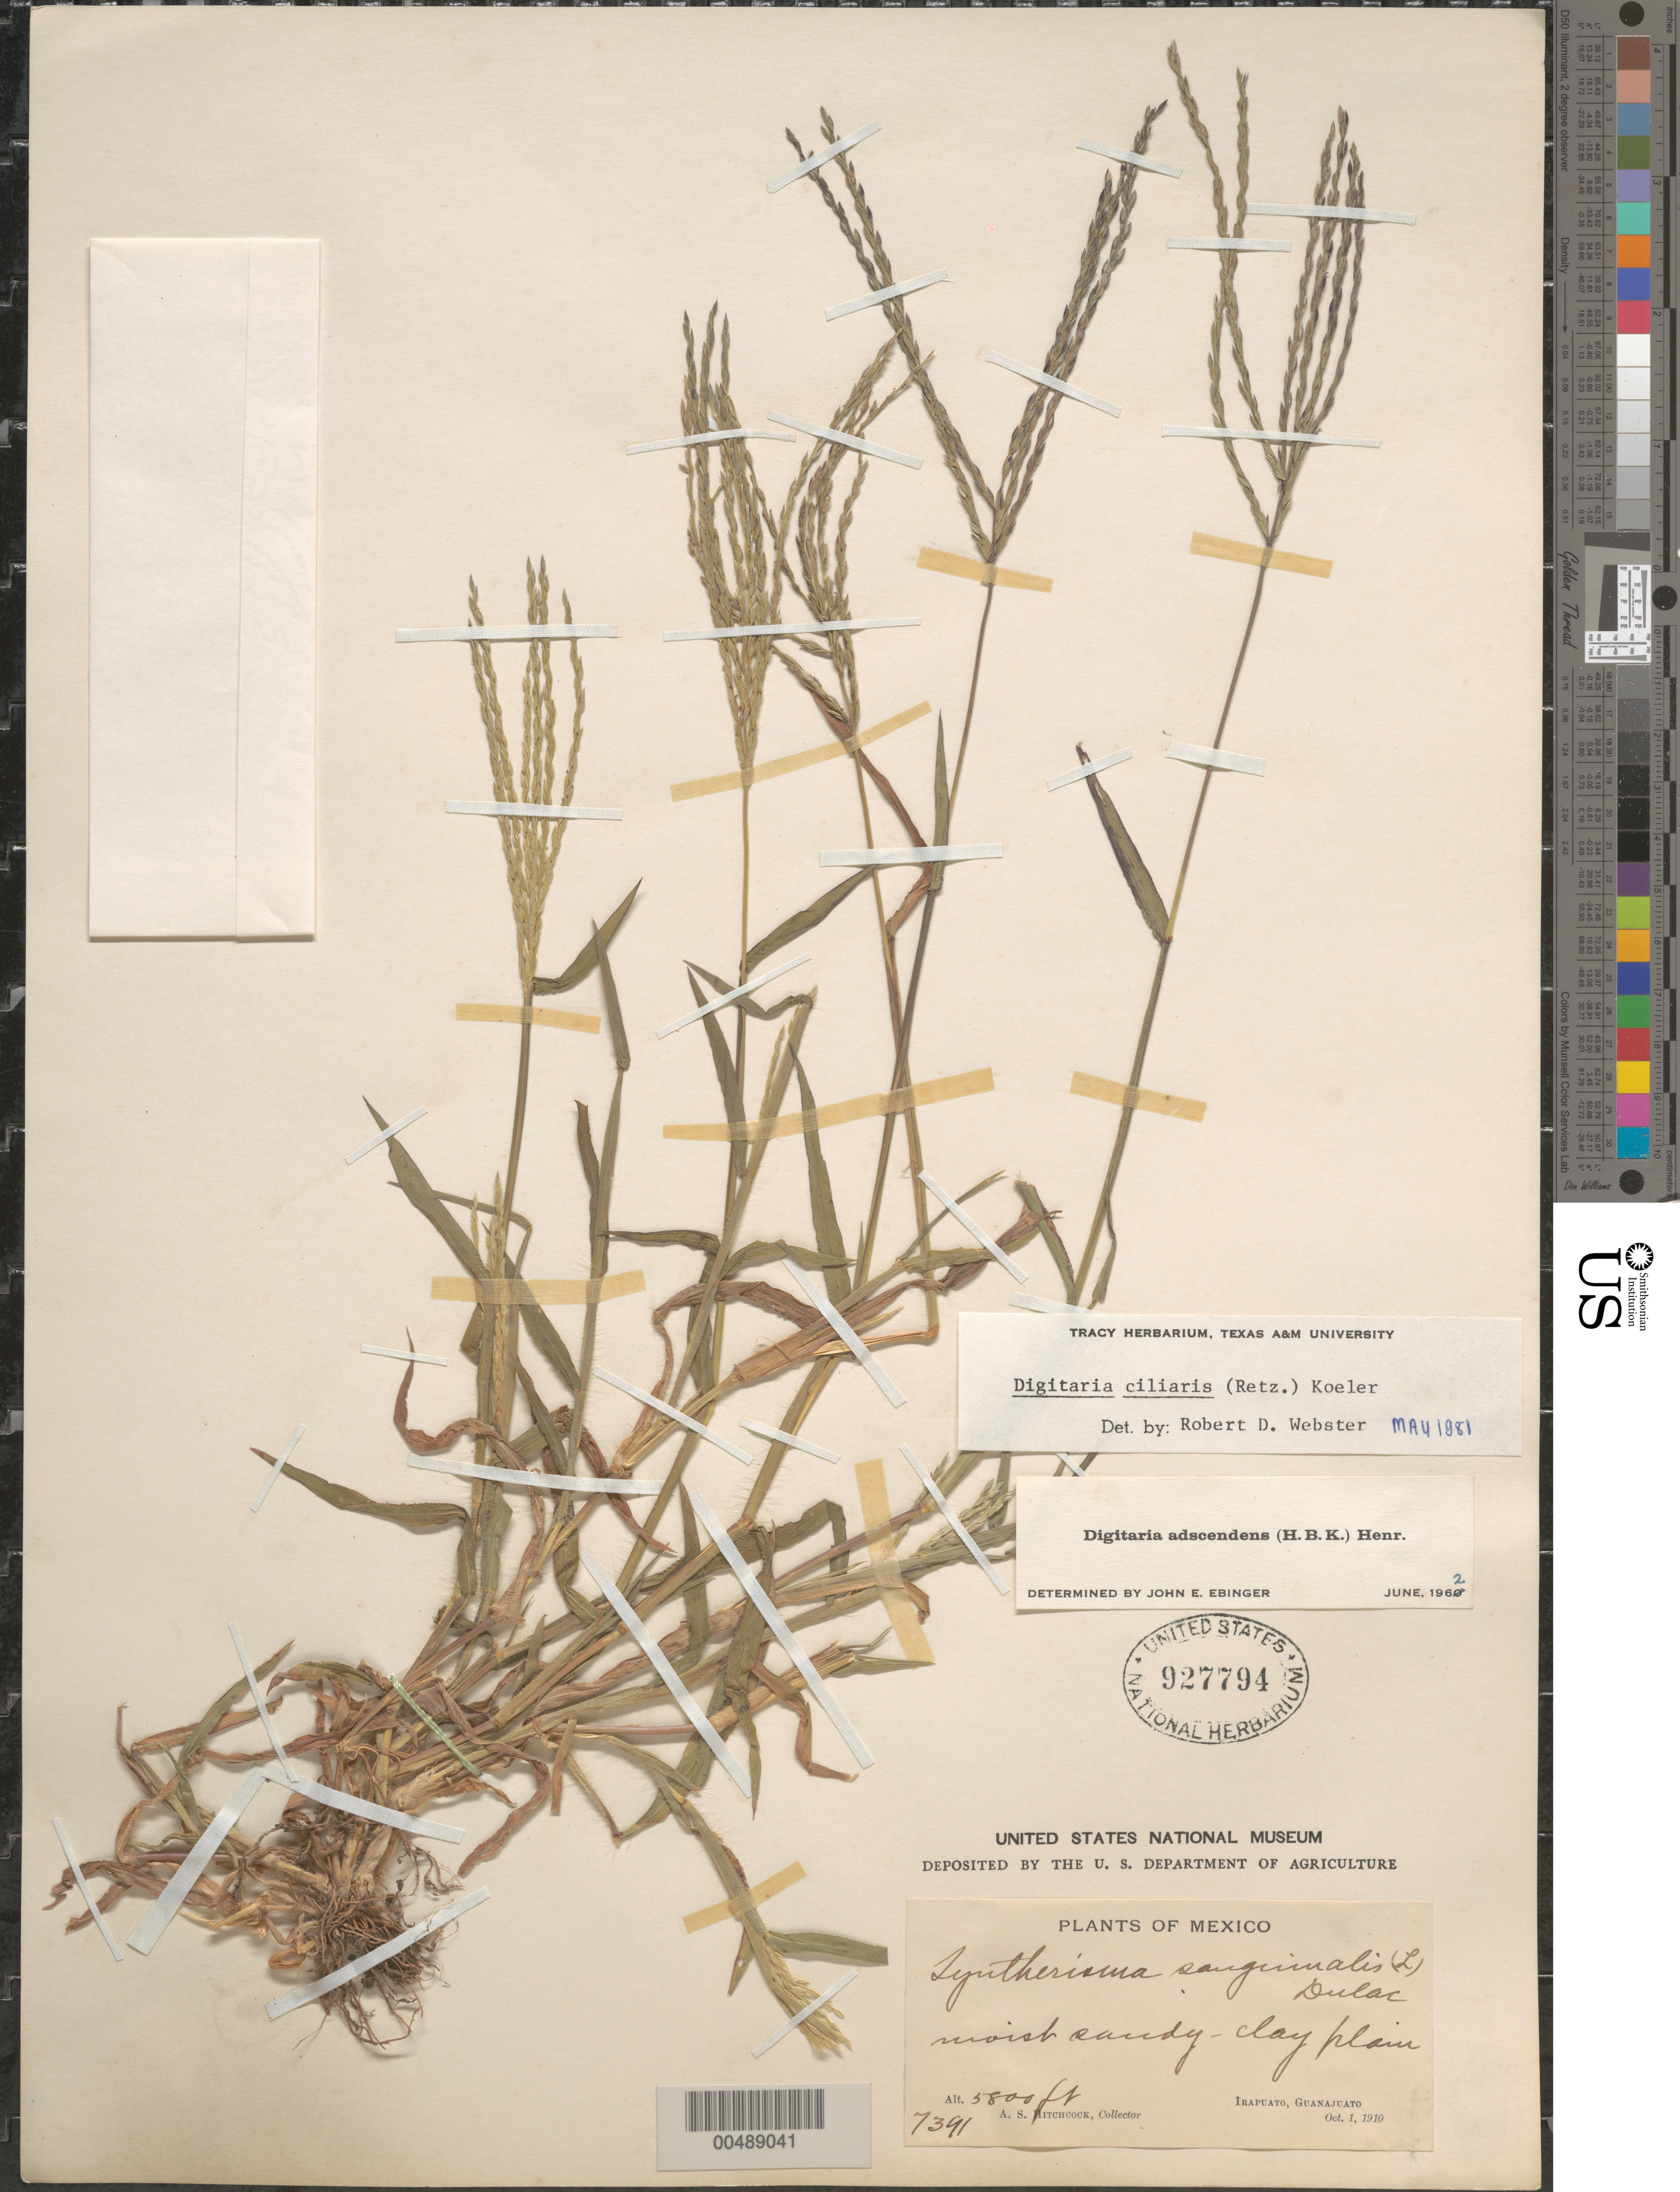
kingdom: Plantae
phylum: Tracheophyta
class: Liliopsida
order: Poales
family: Poaceae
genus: Digitaria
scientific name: Digitaria ciliaris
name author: (Retz.) Koeler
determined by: Webster, Robert D.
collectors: A. S. Hitchcock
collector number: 7391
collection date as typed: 1 Oct 1910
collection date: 1910-10-01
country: Mexico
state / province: Guanajuato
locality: Irapuato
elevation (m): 1768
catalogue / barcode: US 927794